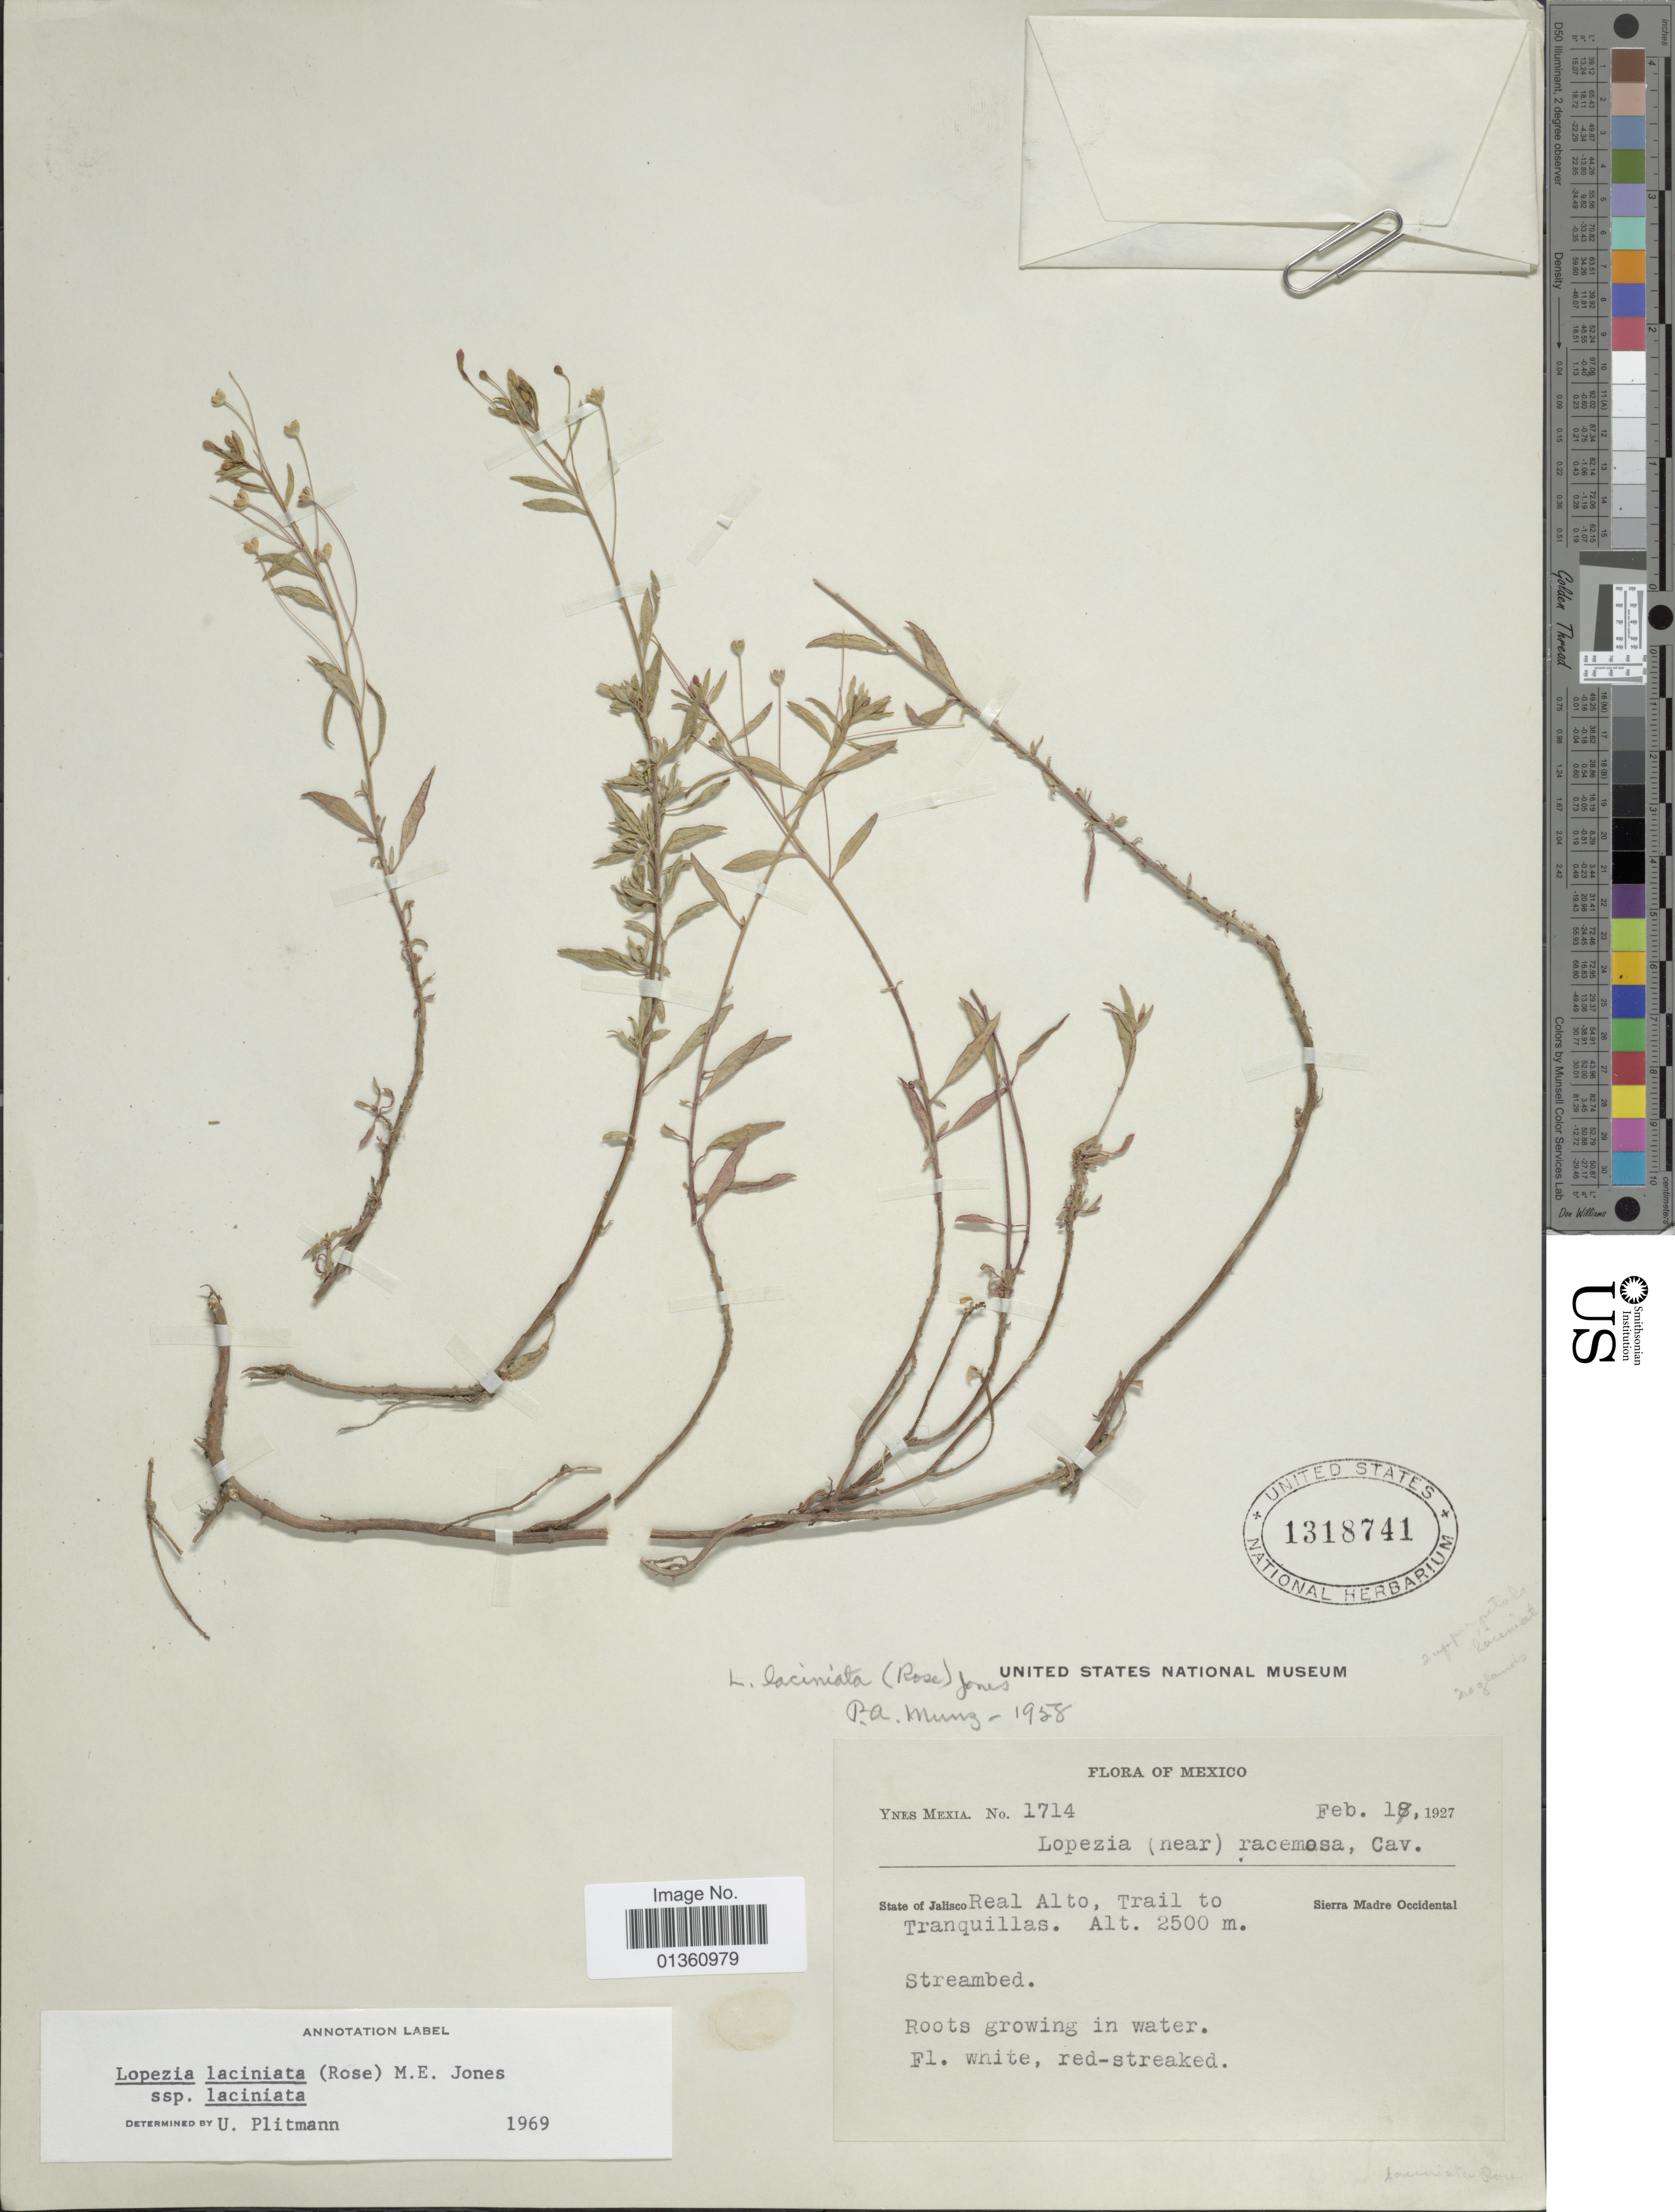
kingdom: Plantae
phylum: Tracheophyta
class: Magnoliopsida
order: Myrtales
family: Onagraceae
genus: Lopezia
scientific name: Lopezia laciniata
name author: (Rose) M.E. Jones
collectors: Y. Mexia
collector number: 1714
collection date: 1927-02-17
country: Mexico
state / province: Jalisco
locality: Real Alto, Trail to Tranquillas. Sierra Madre Occidental.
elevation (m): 2500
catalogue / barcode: US 1318741